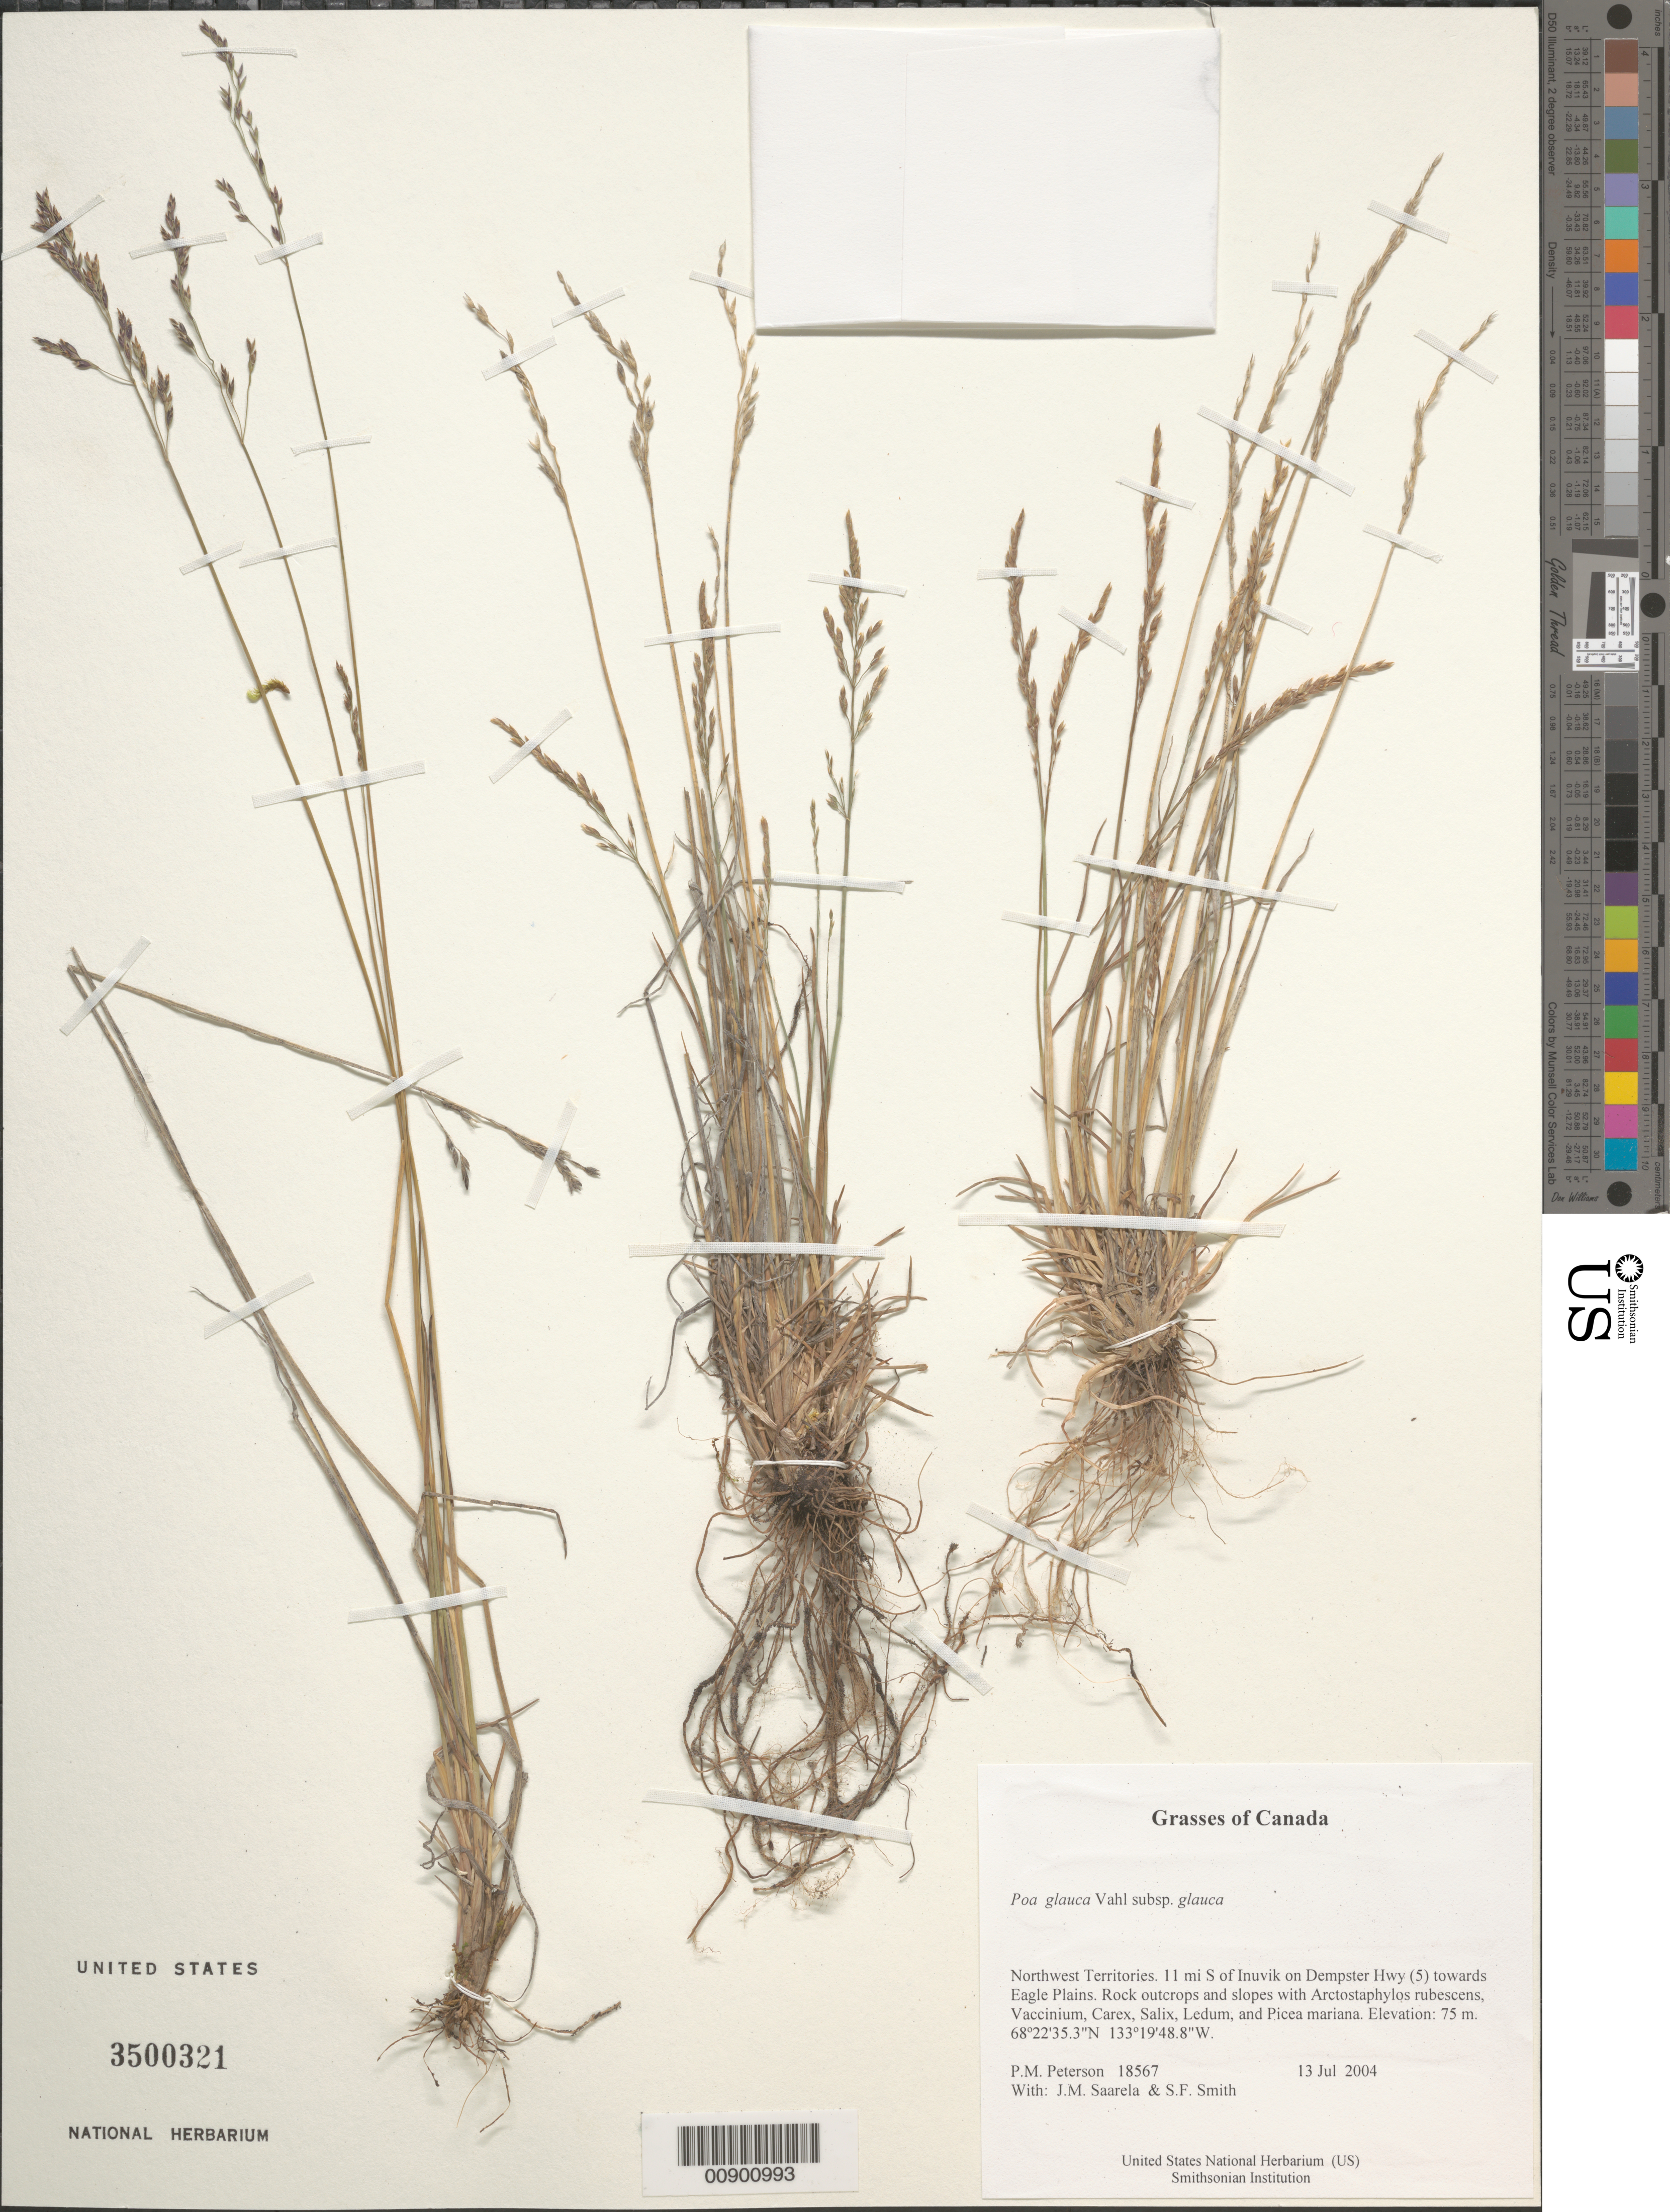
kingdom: Plantae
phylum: Tracheophyta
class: Liliopsida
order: Poales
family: Poaceae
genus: Poa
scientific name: Poa glauca subsp. glauca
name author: Vahl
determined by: Soreng, Robert J., Research Associate (BOT), Smithsonian Institution - National Museum of Natural History (UNITED STATES)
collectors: P. M. Peterson, J. Saarela & S.F. Smith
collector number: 18567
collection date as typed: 13 Jul 2004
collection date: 2004-07-13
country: Canada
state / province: Northwest Territories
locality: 11 mi S of Inuvik on Dempster Hwy (5) towards Eagle Plains. Rock outcrops and slopes with Arctostaphylos rubescens, Vaccinium, Carex, Salix, Ledum, and Picea mariana.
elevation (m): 75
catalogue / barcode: US 3500321